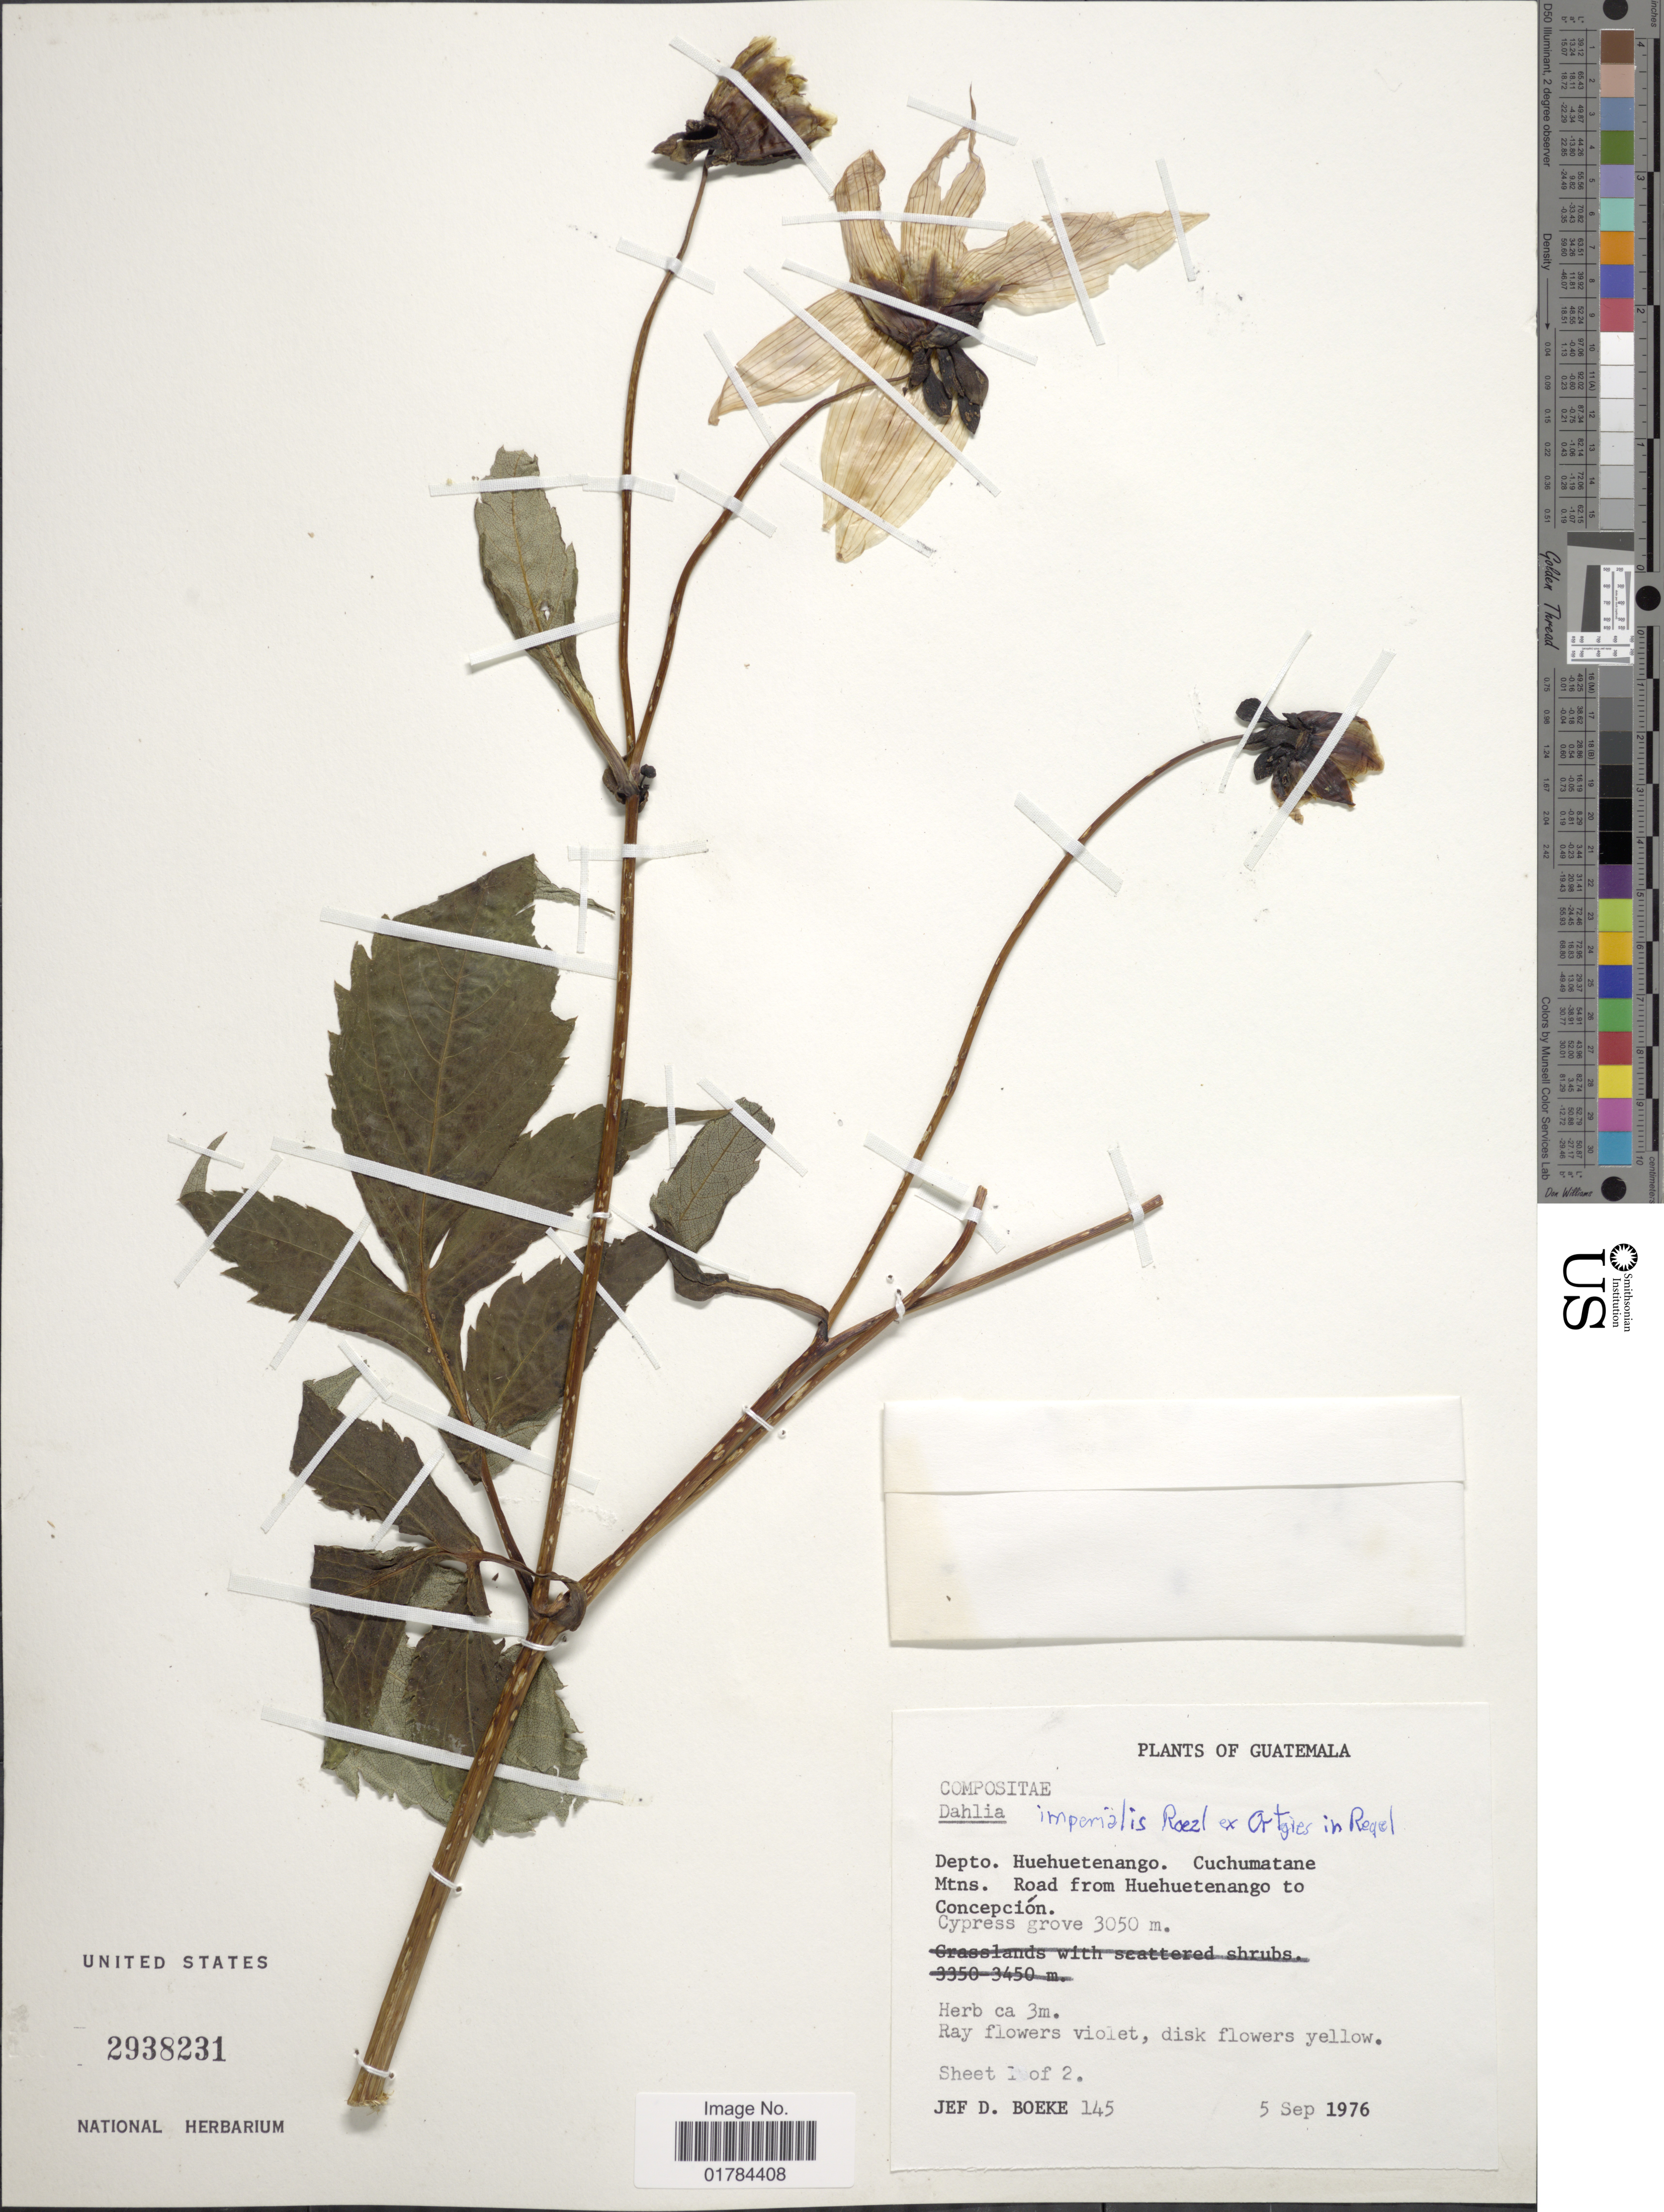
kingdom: Plantae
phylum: Tracheophyta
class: Magnoliopsida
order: Asterales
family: Asteraceae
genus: Dahlia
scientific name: Dahlia imperialis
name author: Roezl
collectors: J. D. Boeke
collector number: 145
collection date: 1976-02-06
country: Guatemala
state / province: Huehuetenango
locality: Cuchumatane Mtns. Road from Huehuetenango to Concepcion, Cypress grove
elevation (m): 3050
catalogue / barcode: US 2938231